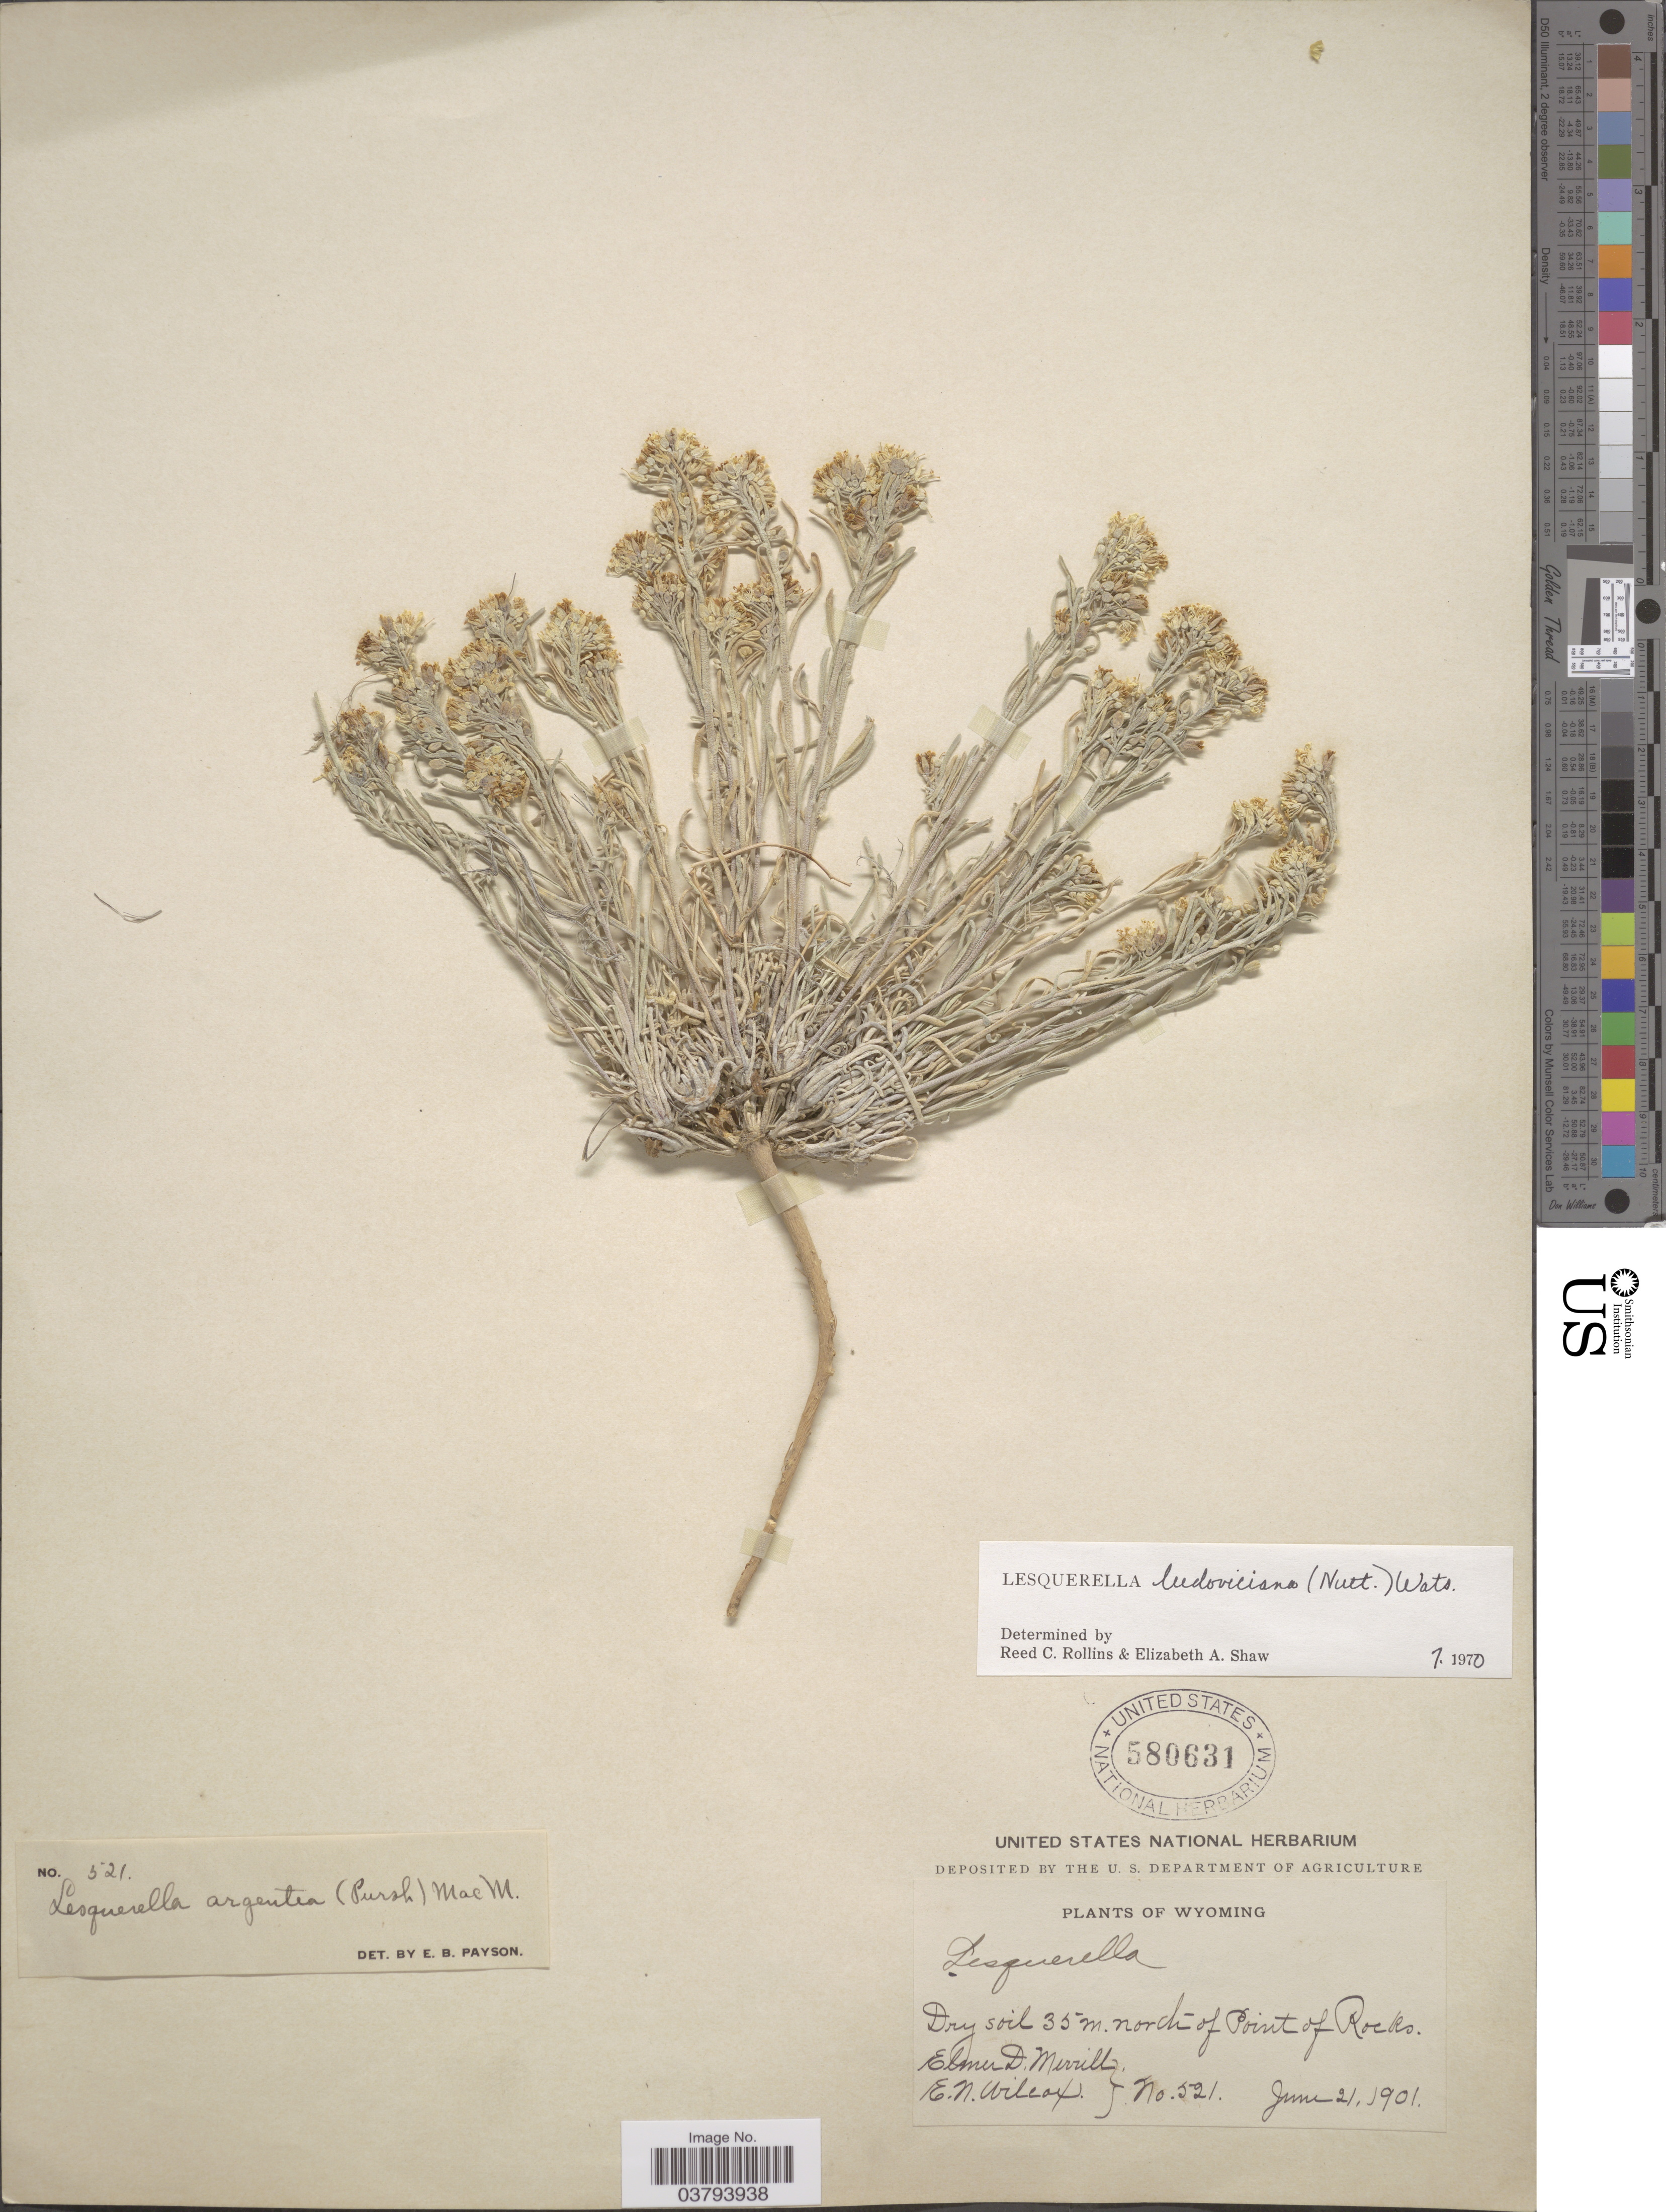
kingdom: Plantae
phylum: Tracheophyta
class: Magnoliopsida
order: Brassicales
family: Brassicaceae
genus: Lesquerella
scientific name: Lesquerella ludoviciana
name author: (Nutt.) S. Watson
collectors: E. D. Merrill & E. Wilcox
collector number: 521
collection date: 1901-06-21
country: United States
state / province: Wyoming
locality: Dry soil 35 m. north of Point of Rocks.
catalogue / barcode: US 580631